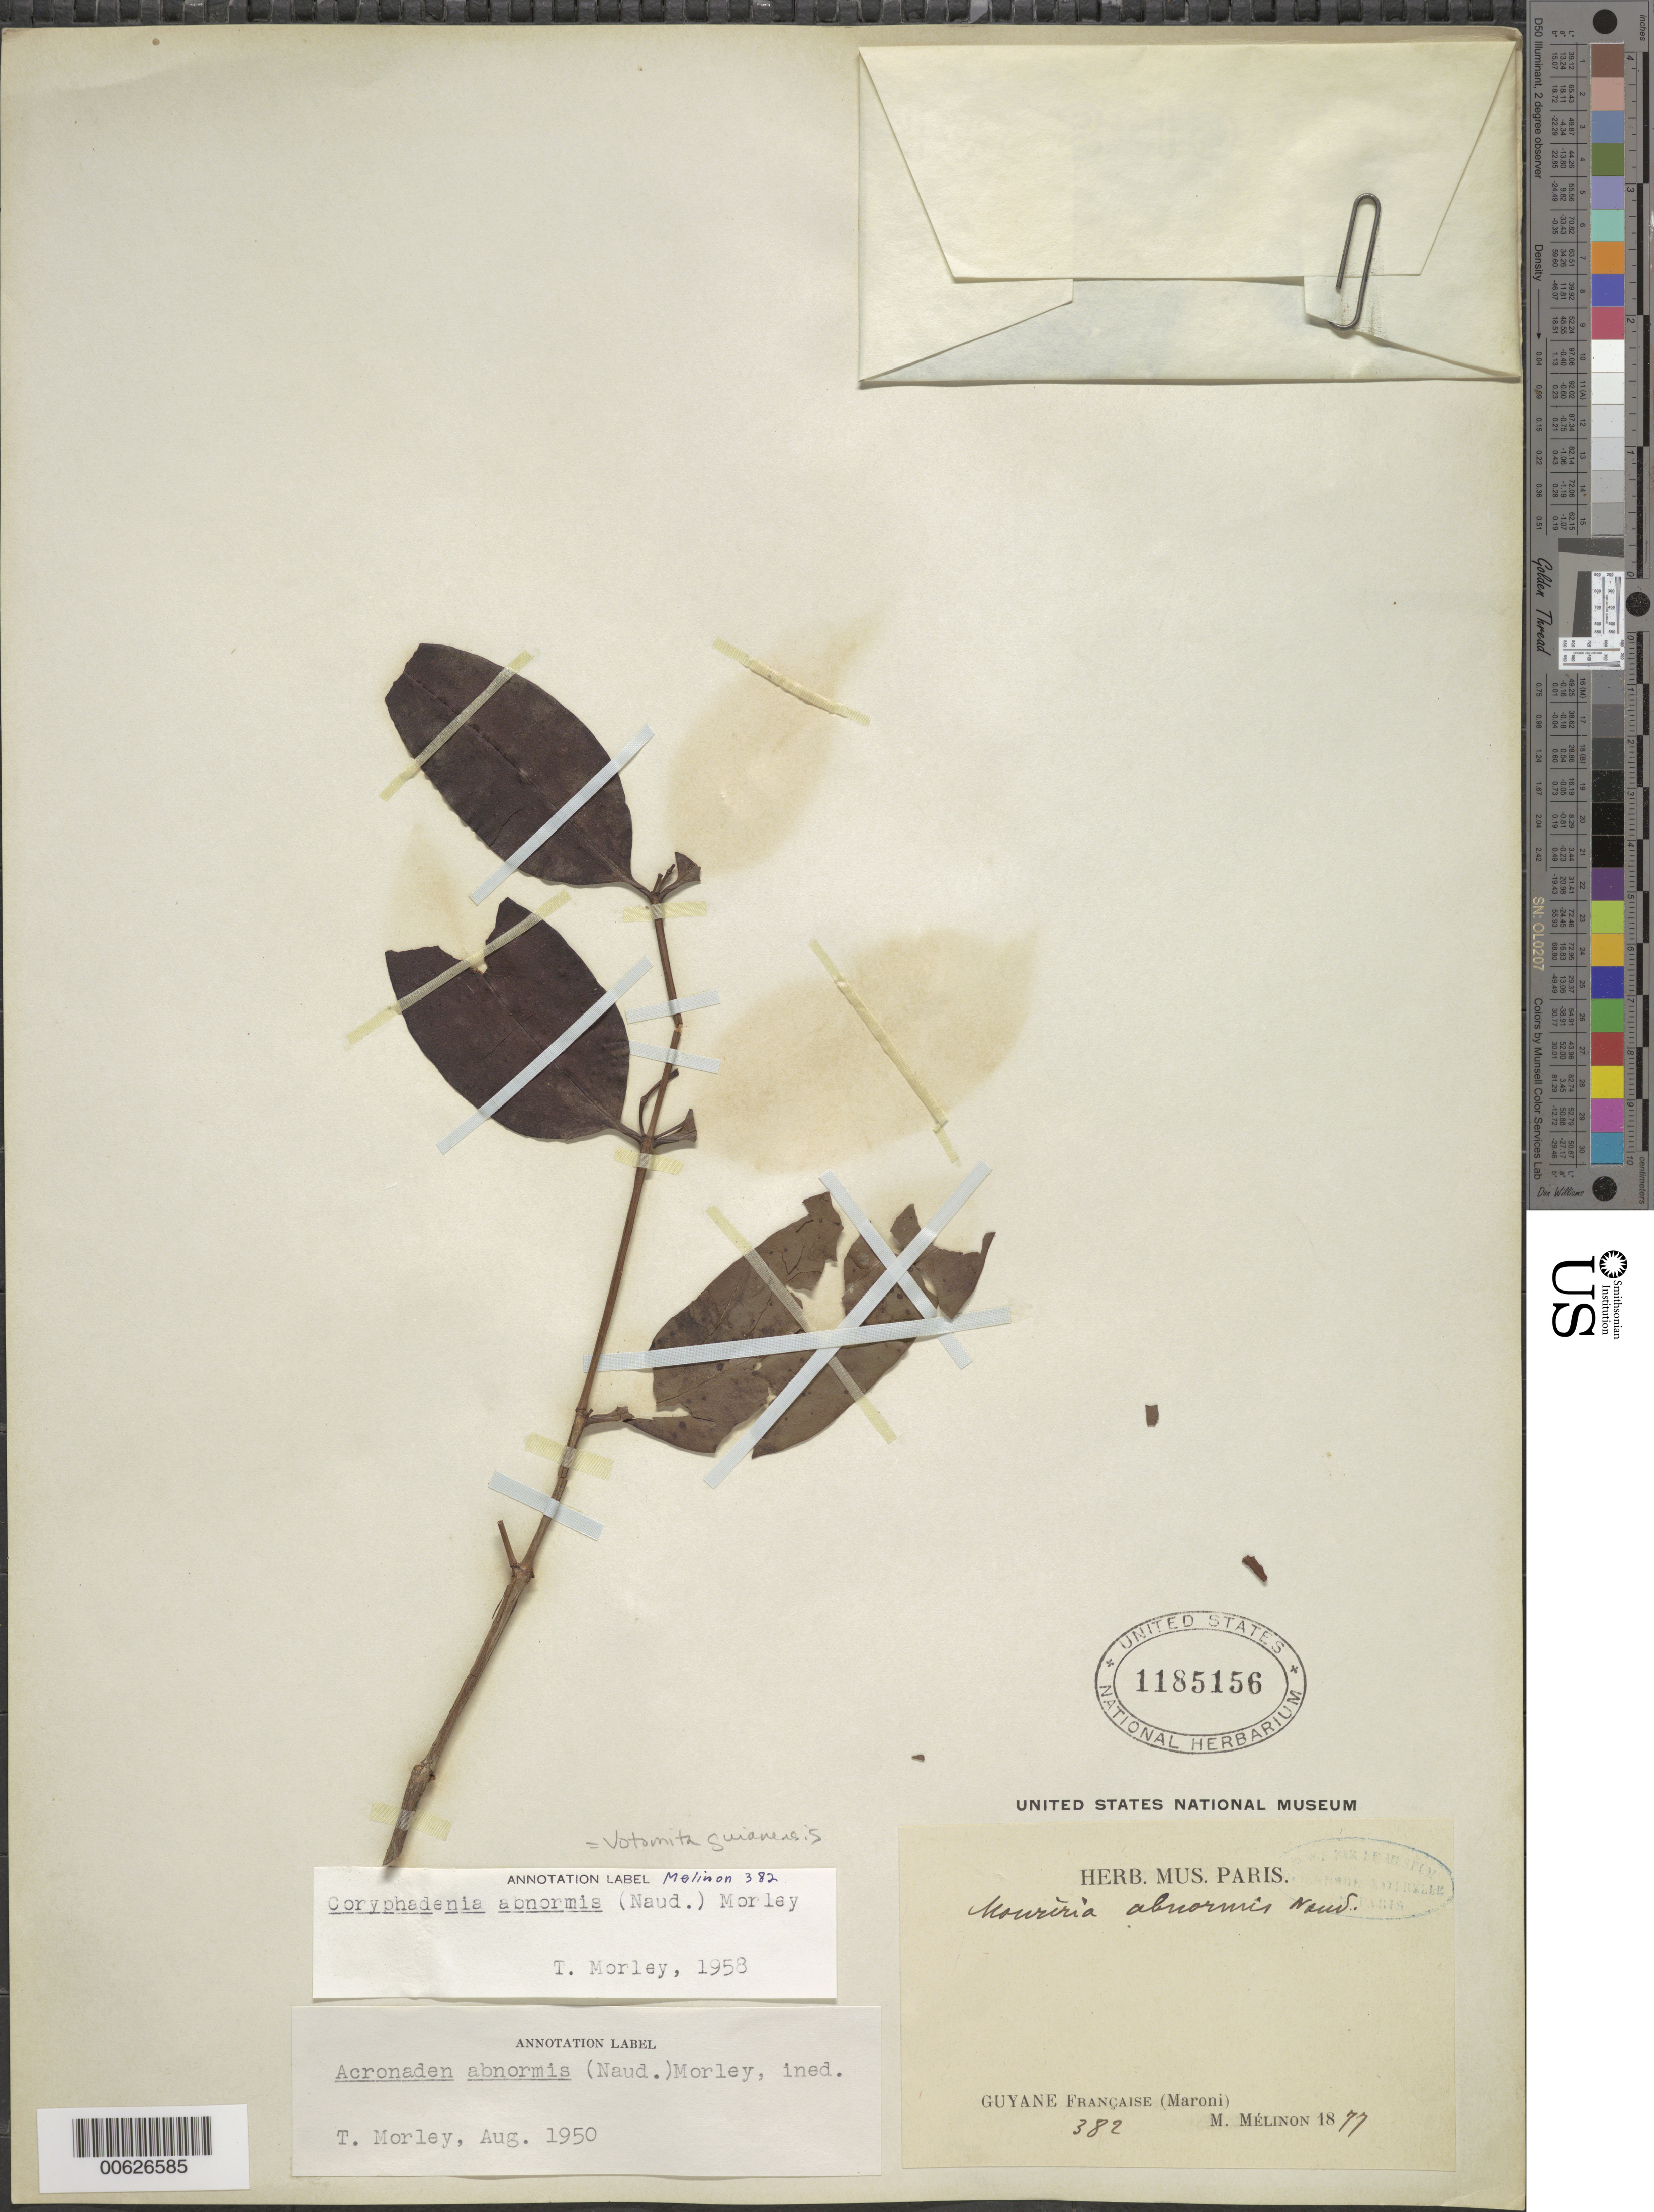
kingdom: Plantae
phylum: Tracheophyta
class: Magnoliopsida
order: Myrtales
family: Melastomataceae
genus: Votomita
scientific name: Votomita guianensis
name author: Aubl.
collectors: E. Mélinon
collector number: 382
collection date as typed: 1877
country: French Guiana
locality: Maroni R.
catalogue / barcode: US 1185156